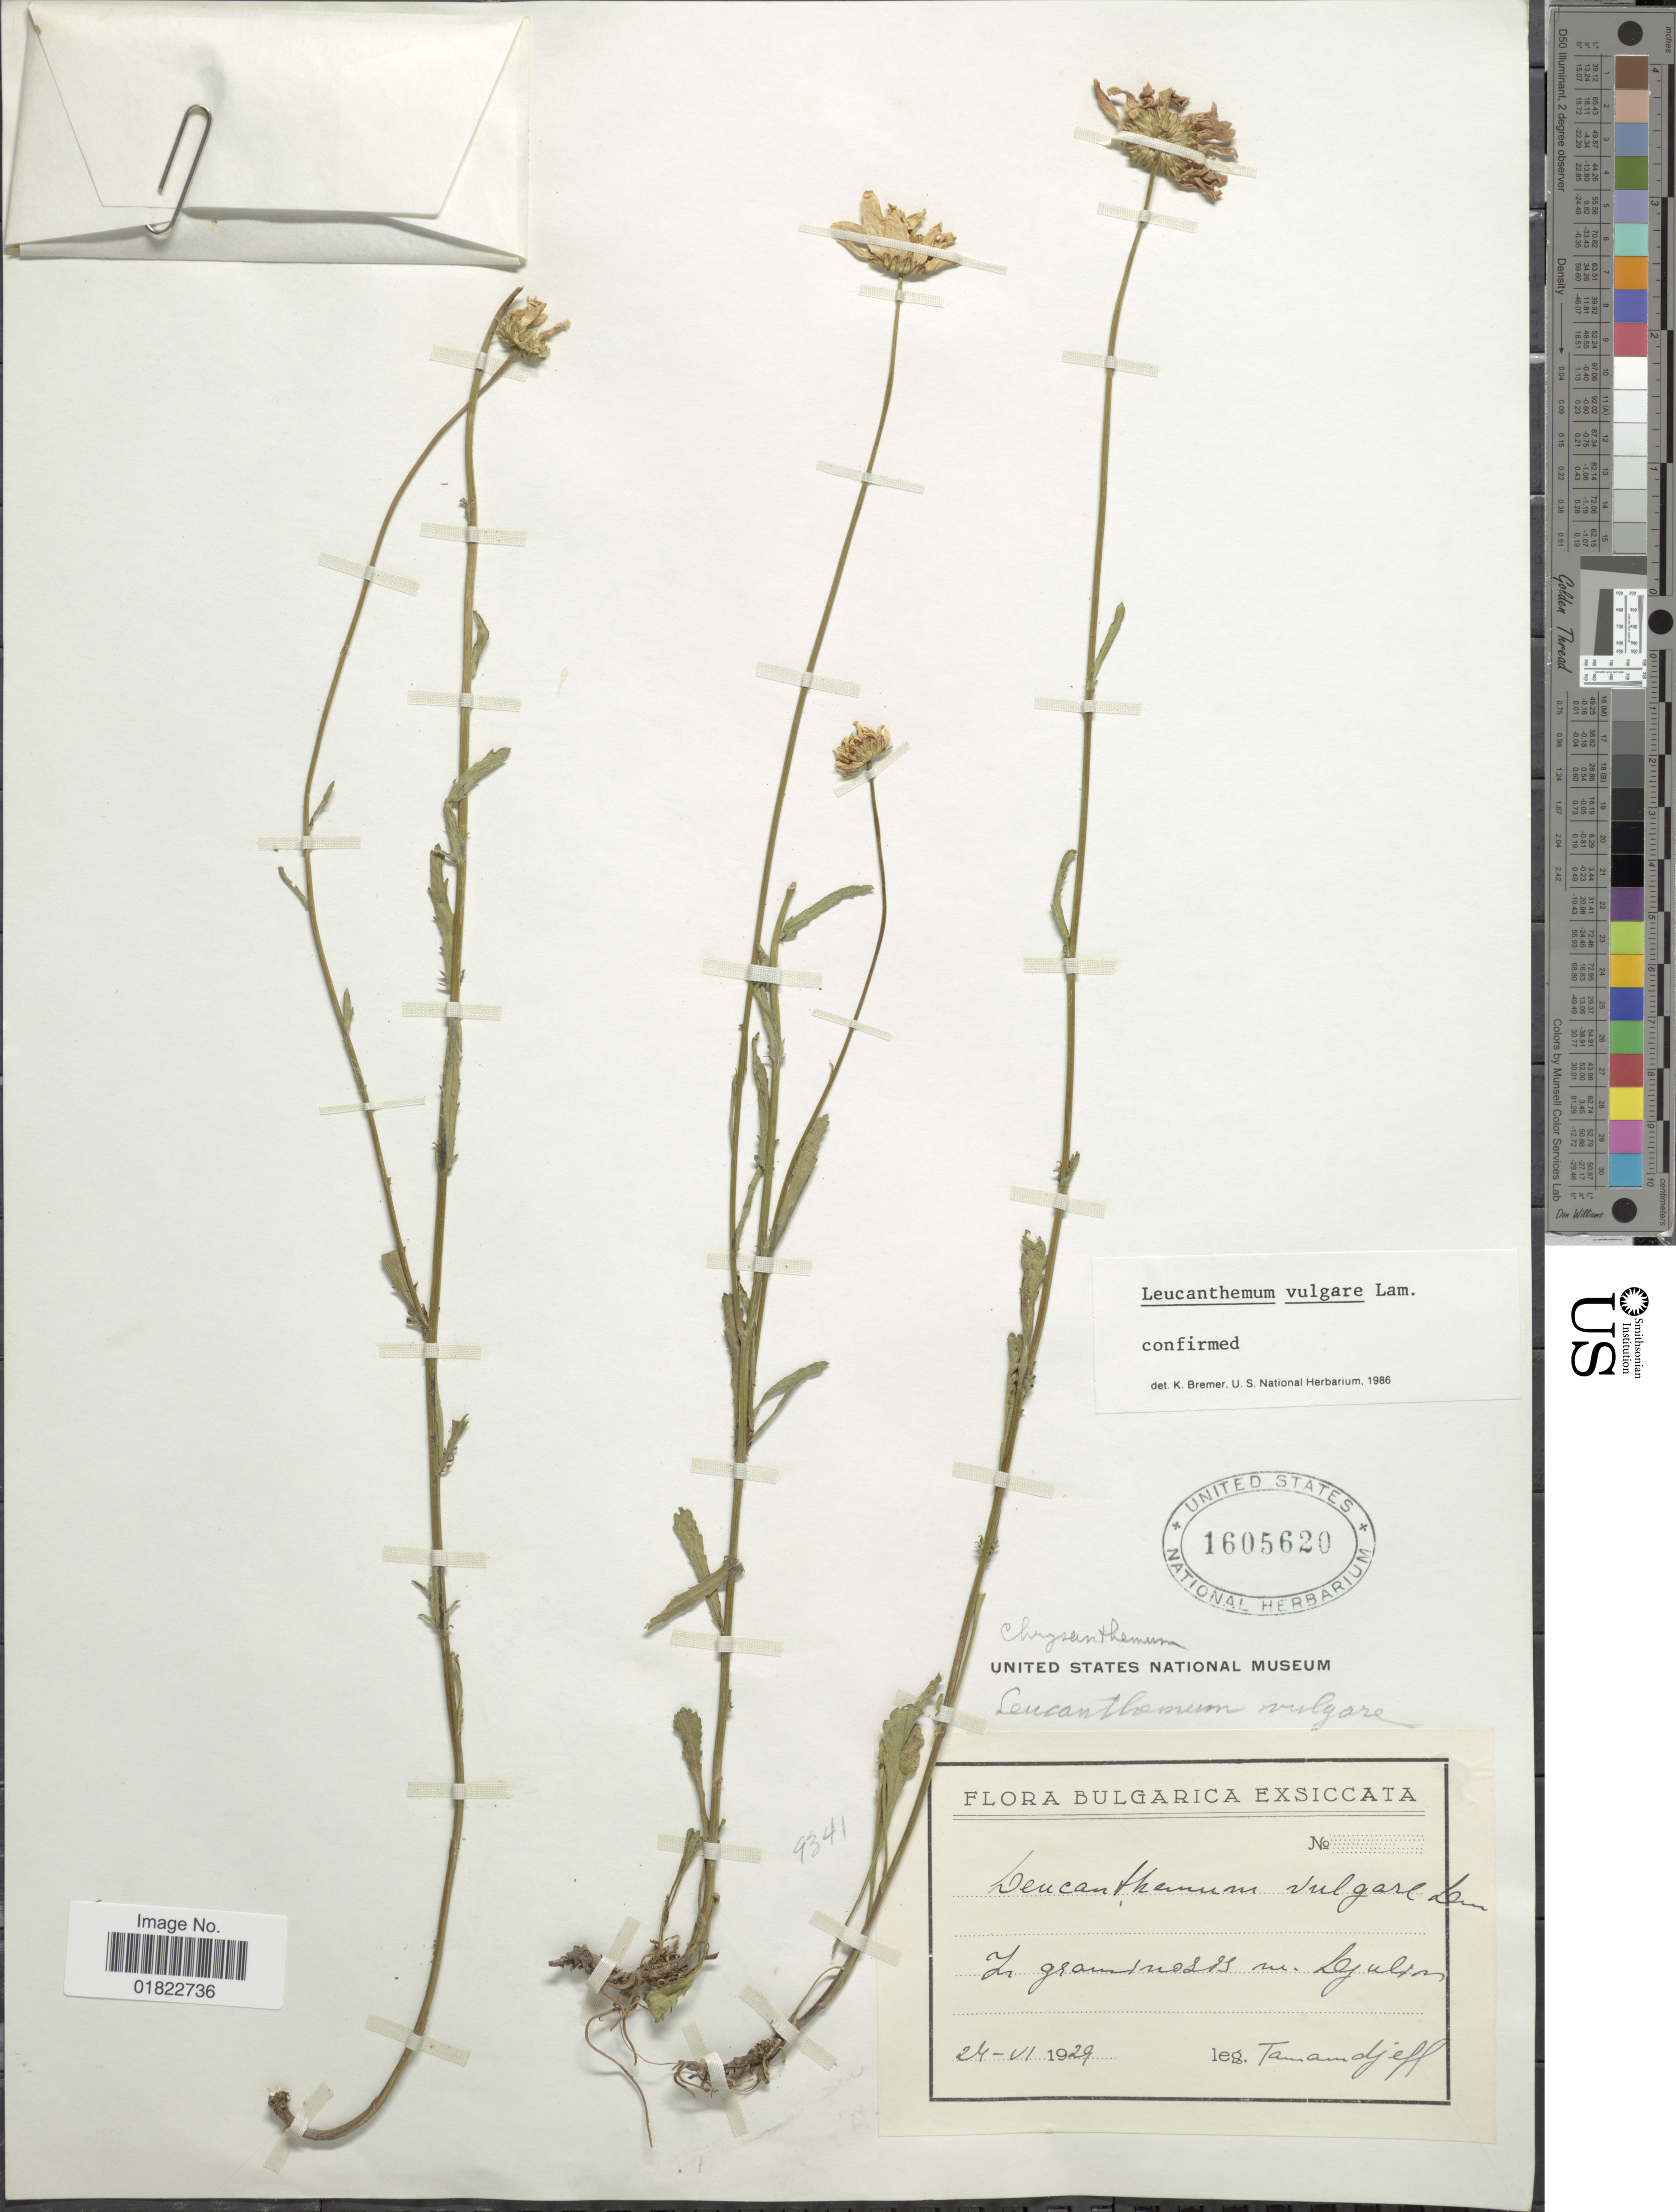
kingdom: Plantae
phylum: Tracheophyta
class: Magnoliopsida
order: Asterales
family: Asteraceae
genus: Leucanthemum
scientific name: Leucanthemum vulgare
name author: Lam.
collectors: -. Tamandjeff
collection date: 1929-06-24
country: Bulgaria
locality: In grandness in Djull [illegible text]. [interpreted]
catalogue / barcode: US 1605620